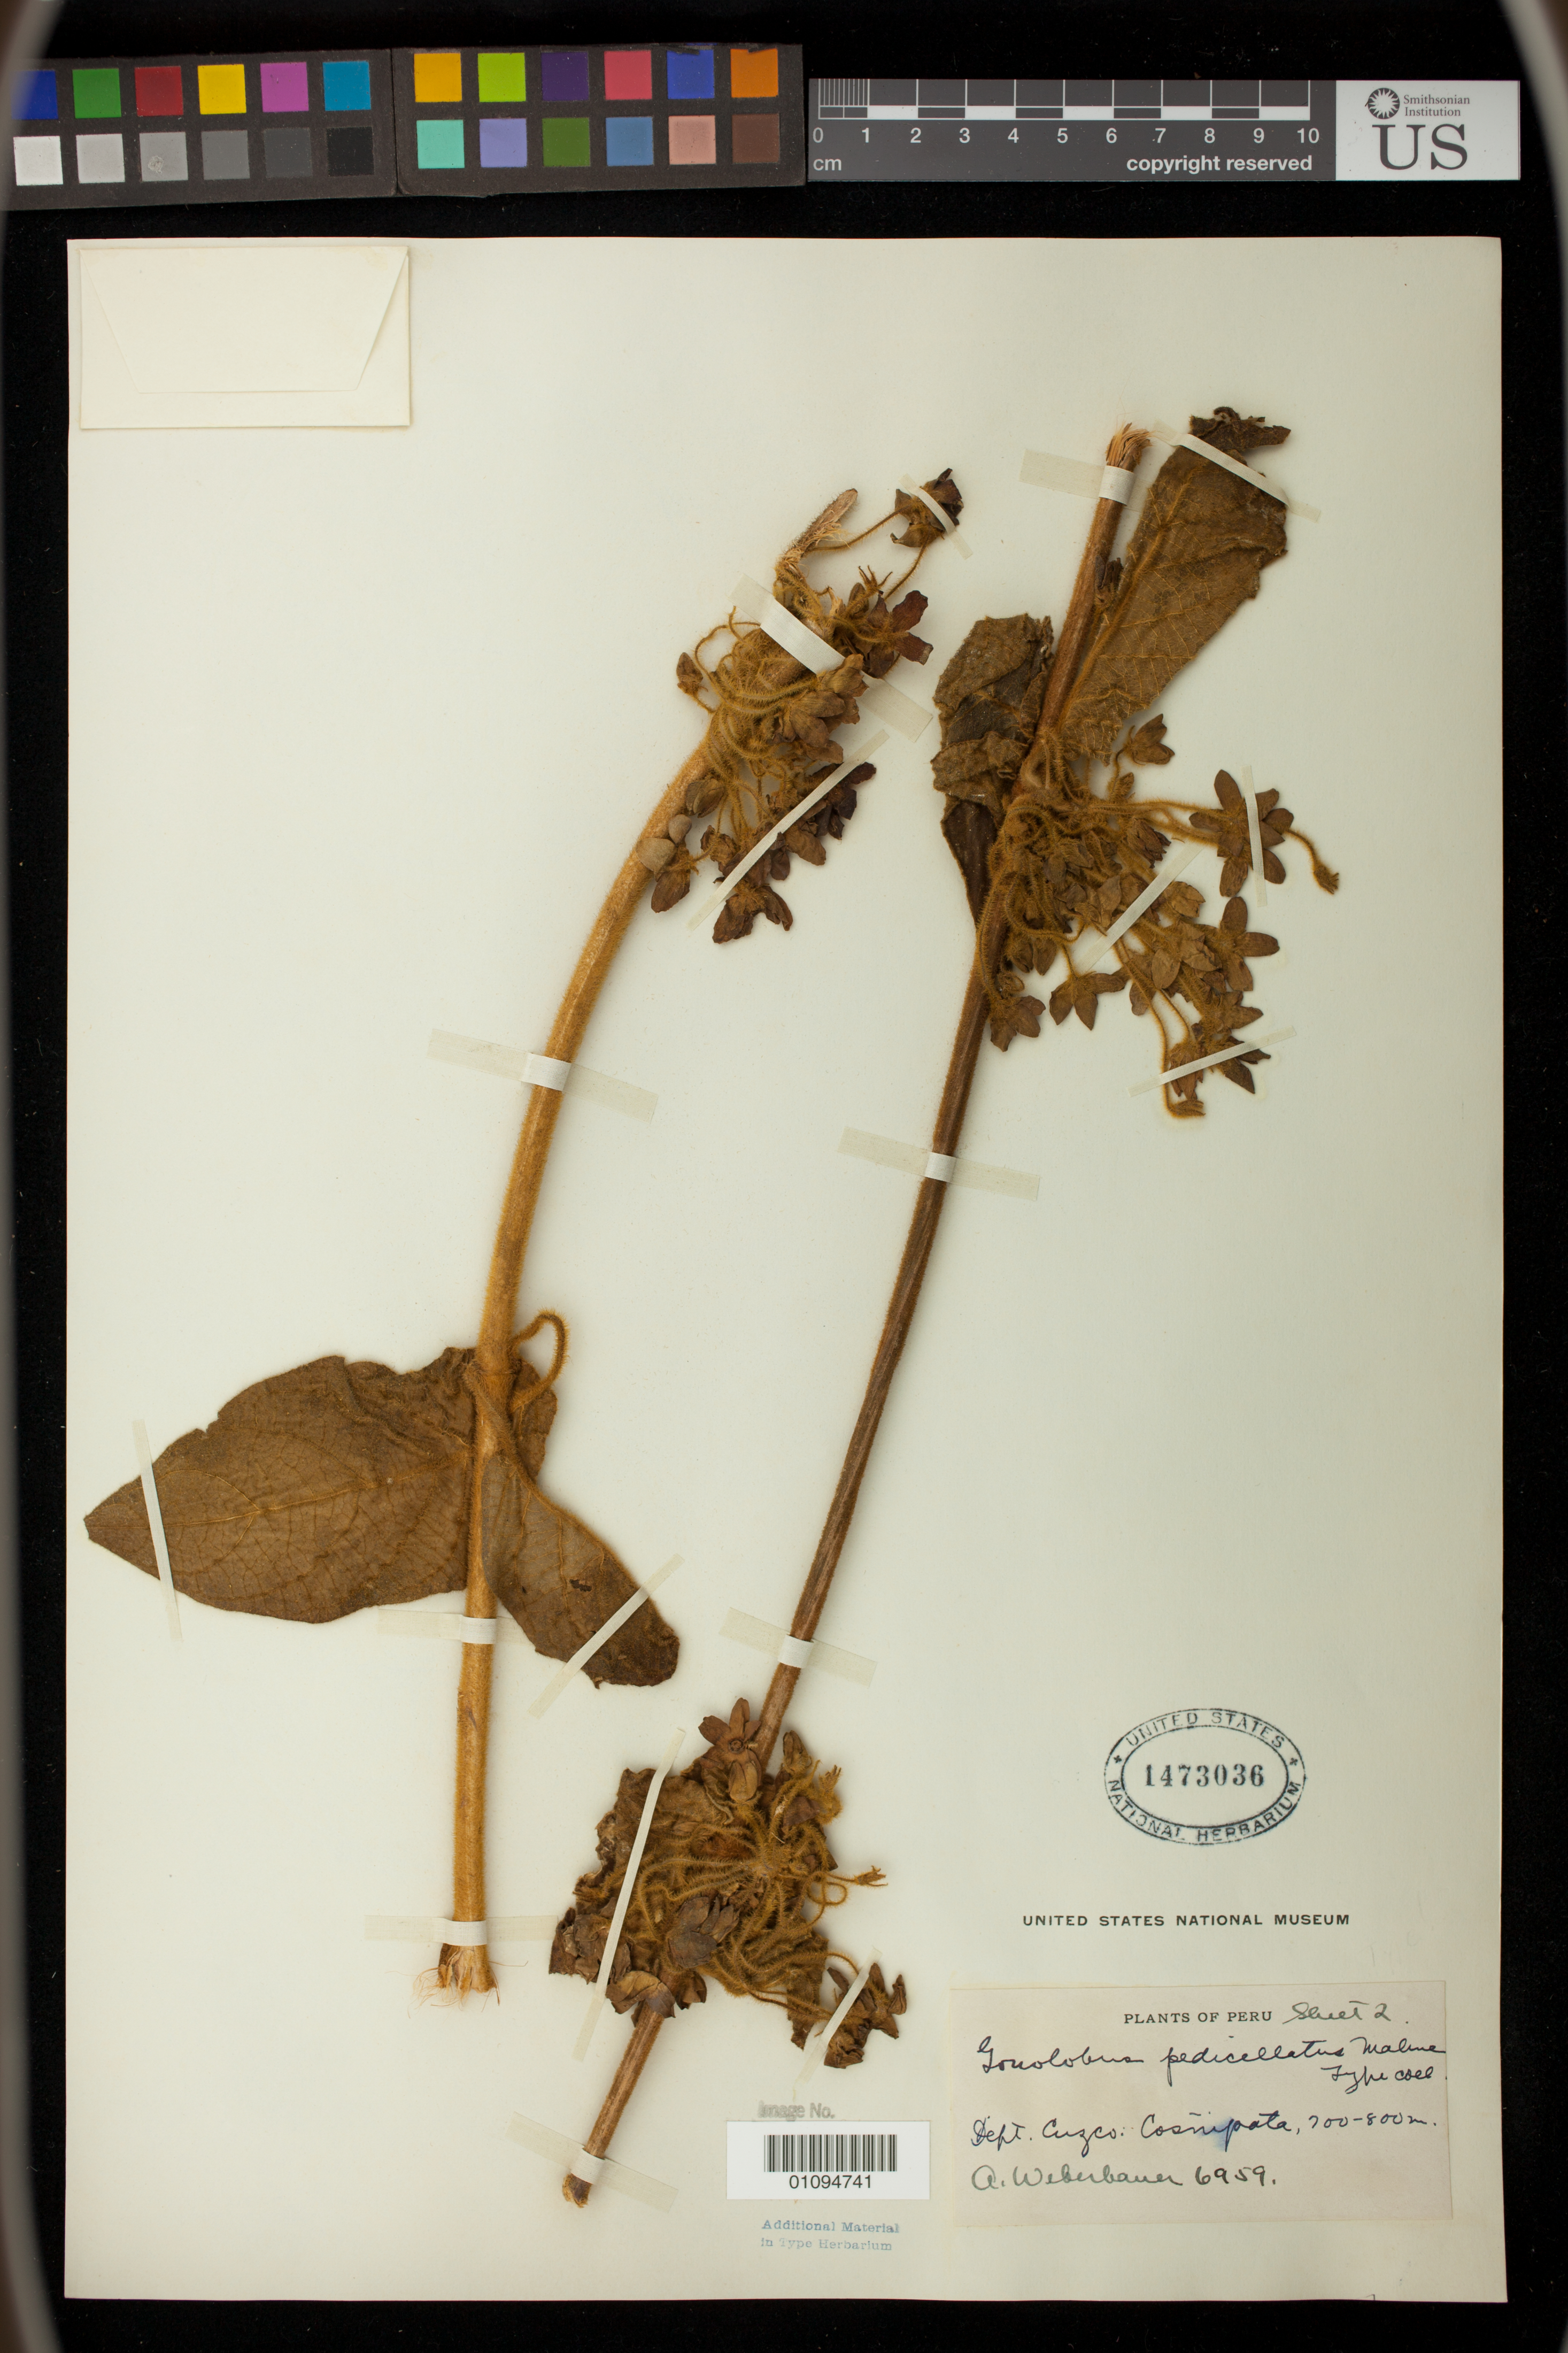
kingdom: Plantae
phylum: Tracheophyta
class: Magnoliopsida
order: Gentianales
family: Apocynaceae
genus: Gonolobus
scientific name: Gonolobus pedicellatus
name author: Malme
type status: Isotype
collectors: A. Weberbauer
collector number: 6959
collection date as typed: May 1914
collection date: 1914-05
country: Peru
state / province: Cusco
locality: Paucartambo, Cosñipata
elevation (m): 700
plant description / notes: No date on label; used Collection Events data from BC 00111126 (sheet 1).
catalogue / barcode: US 1473036